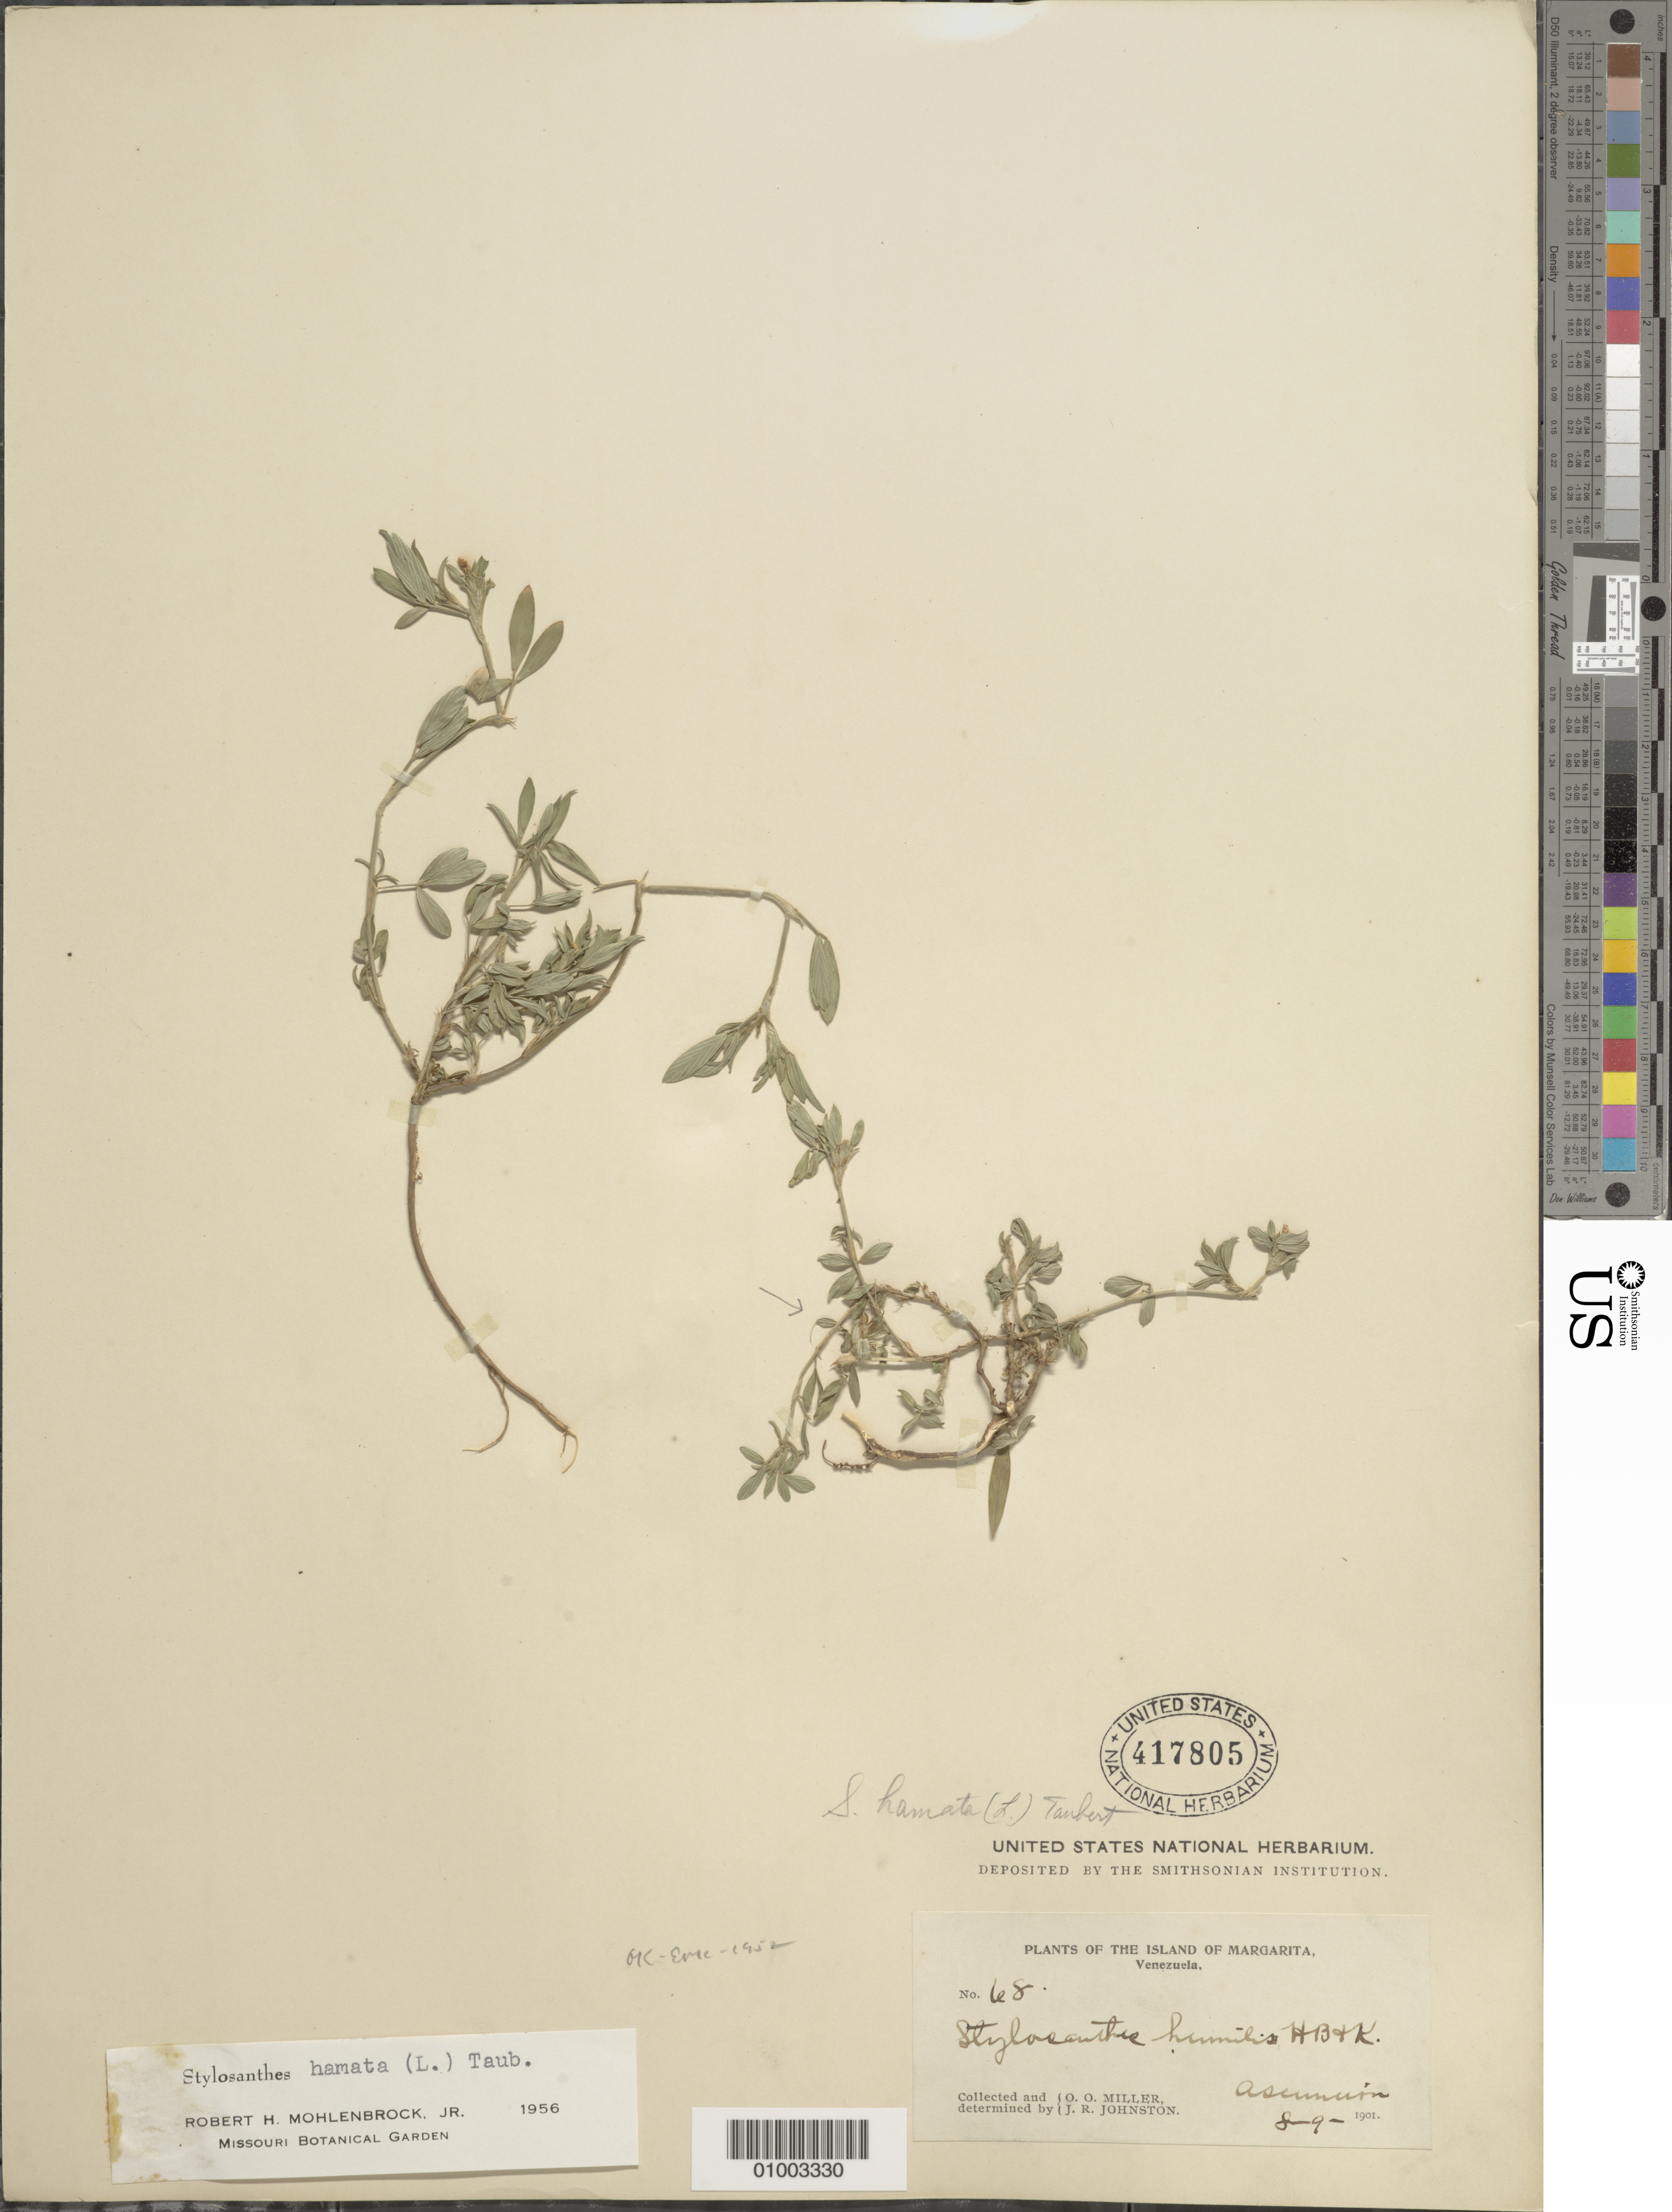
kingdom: Plantae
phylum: Tracheophyta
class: Magnoliopsida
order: Fabales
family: Fabaceae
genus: Stylosanthes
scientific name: Stylosanthes hamata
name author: (L.) Taub.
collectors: O. O. Miller & J. Johnston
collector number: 68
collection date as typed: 08 Sep 1901 or 09 Aug 1901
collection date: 1901-08-09 or 1901-09-08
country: Venezuela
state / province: Nueva Esparta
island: Margarita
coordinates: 0 N, 0 E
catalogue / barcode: US 417805